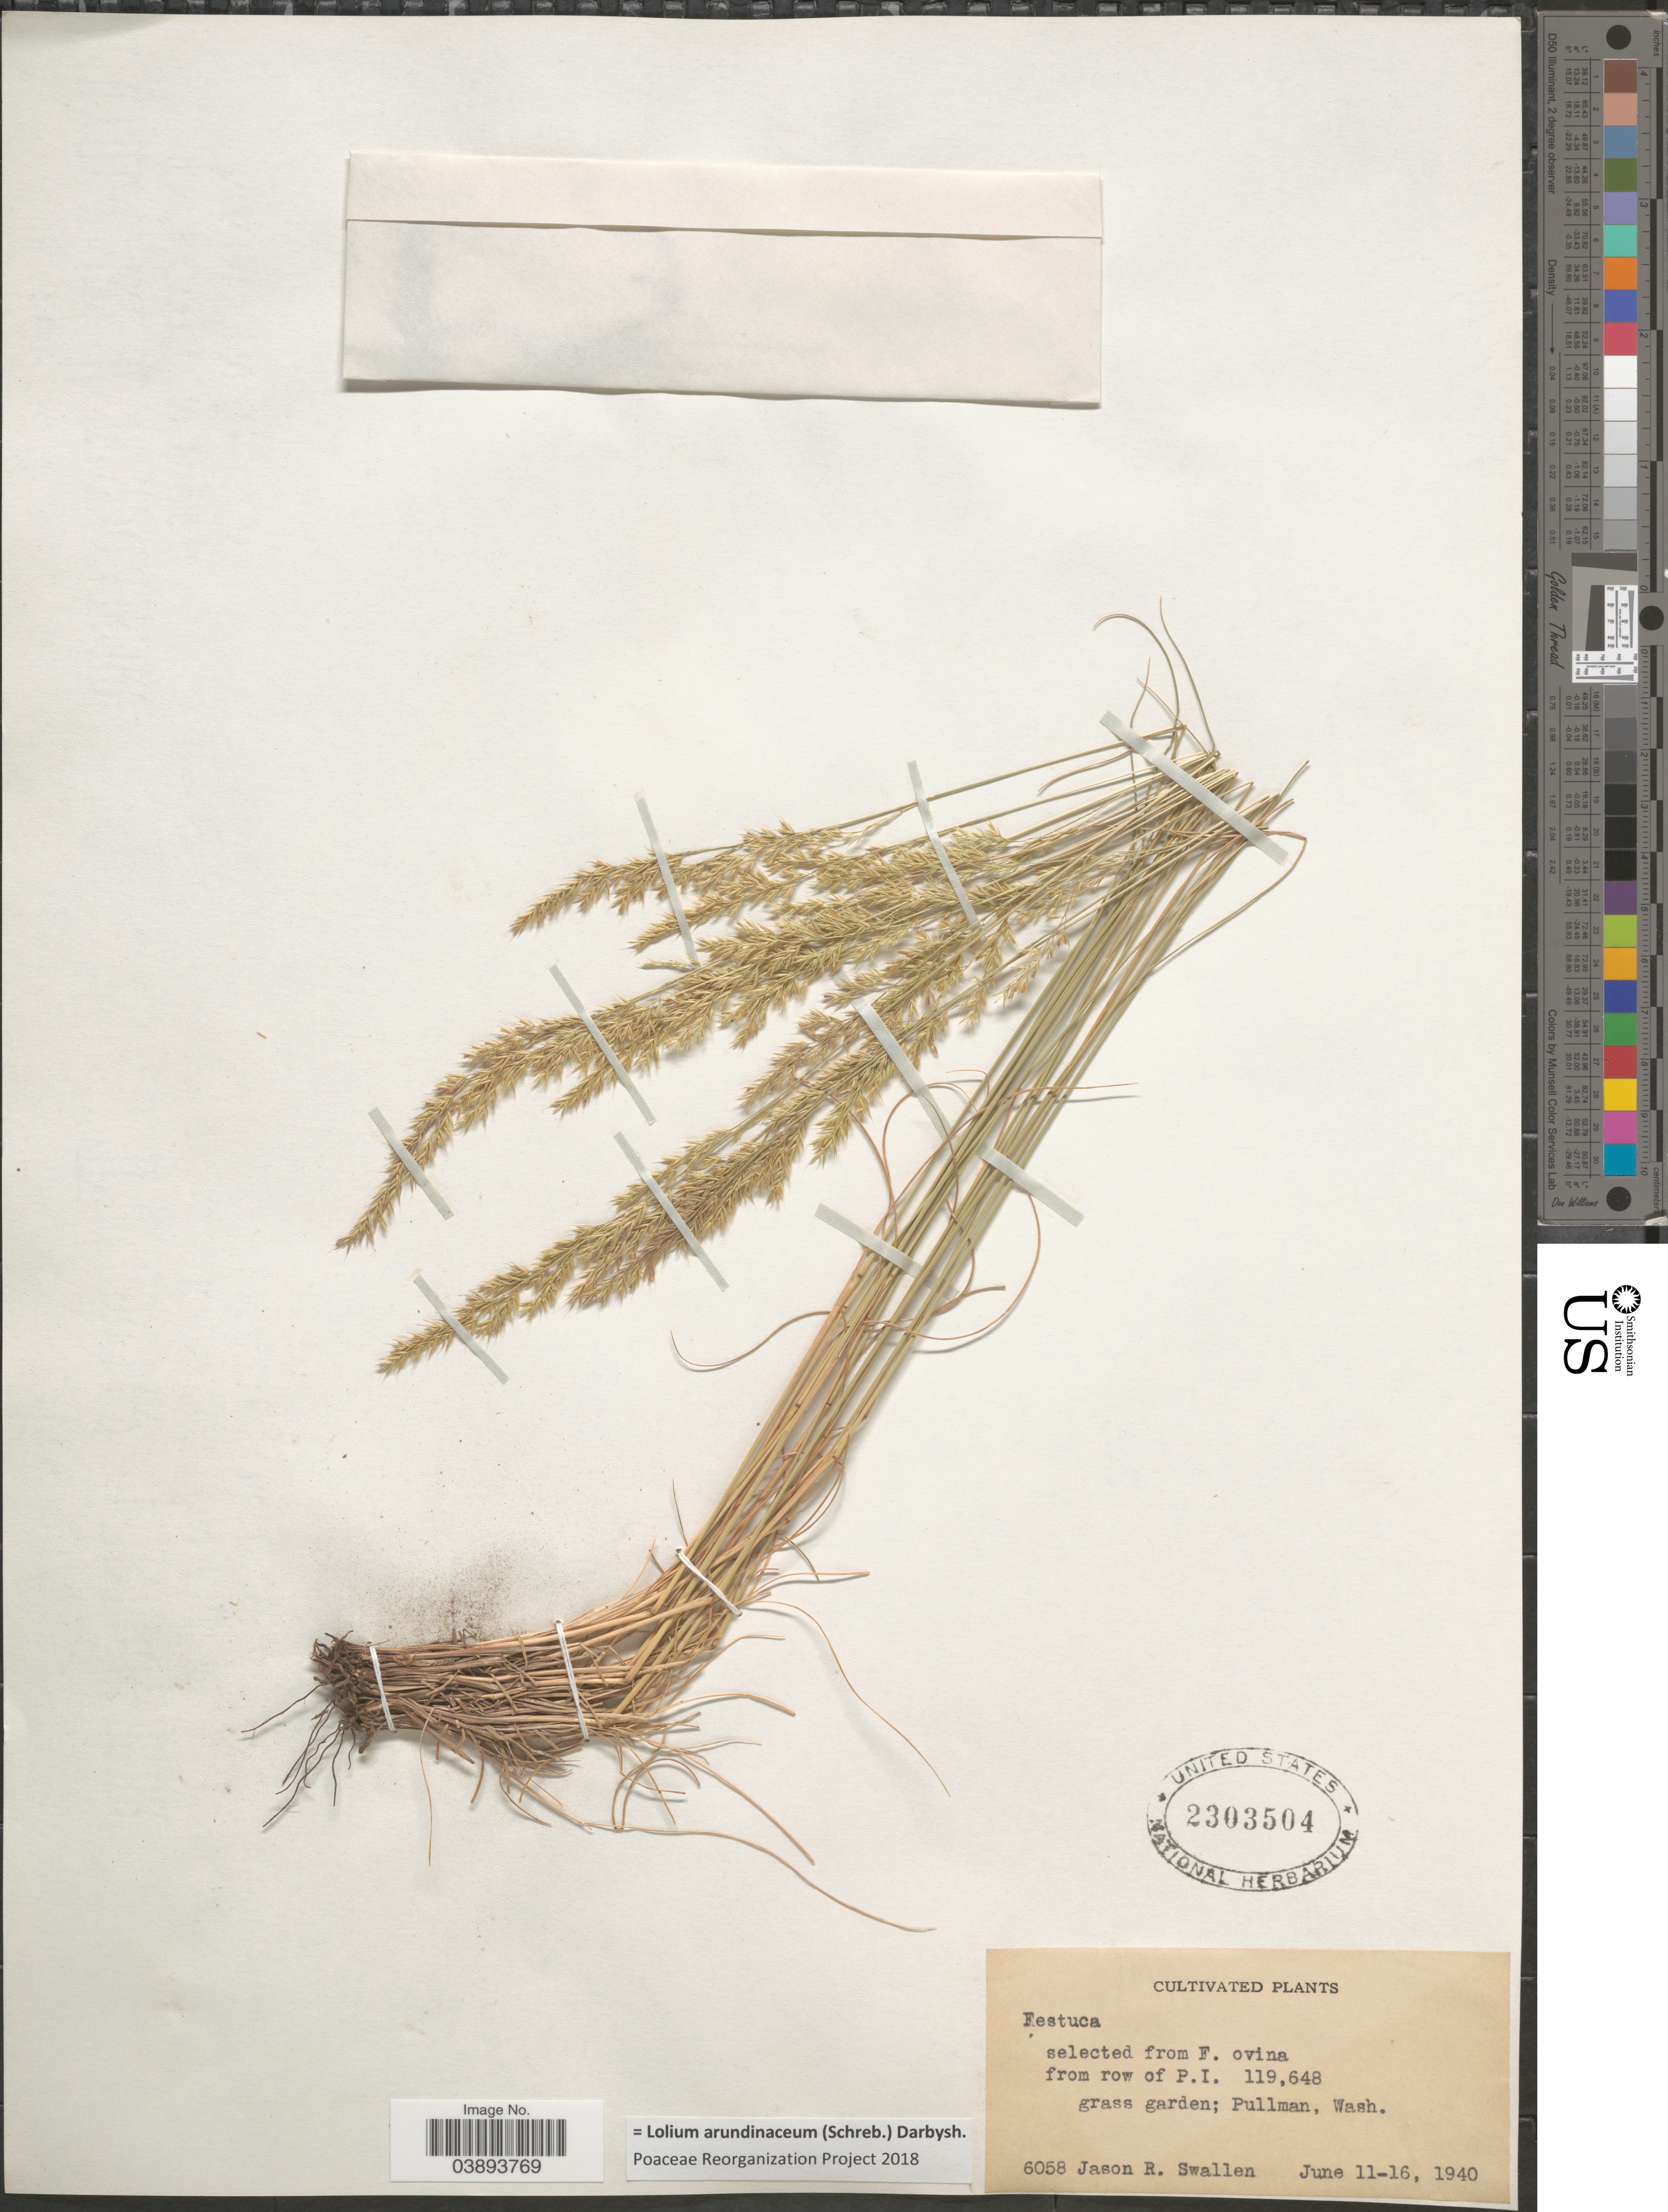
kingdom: Plantae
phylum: Tracheophyta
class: Liliopsida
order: Poales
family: Poaceae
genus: Lolium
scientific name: Lolium arundinaceum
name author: (Schreb.) Darbysh.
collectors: J. R. Swallen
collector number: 6058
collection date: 1940-06-11/1940-06-16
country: United States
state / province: Washington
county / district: Whitman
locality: Grass garden; Pullman.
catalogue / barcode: US 2303504